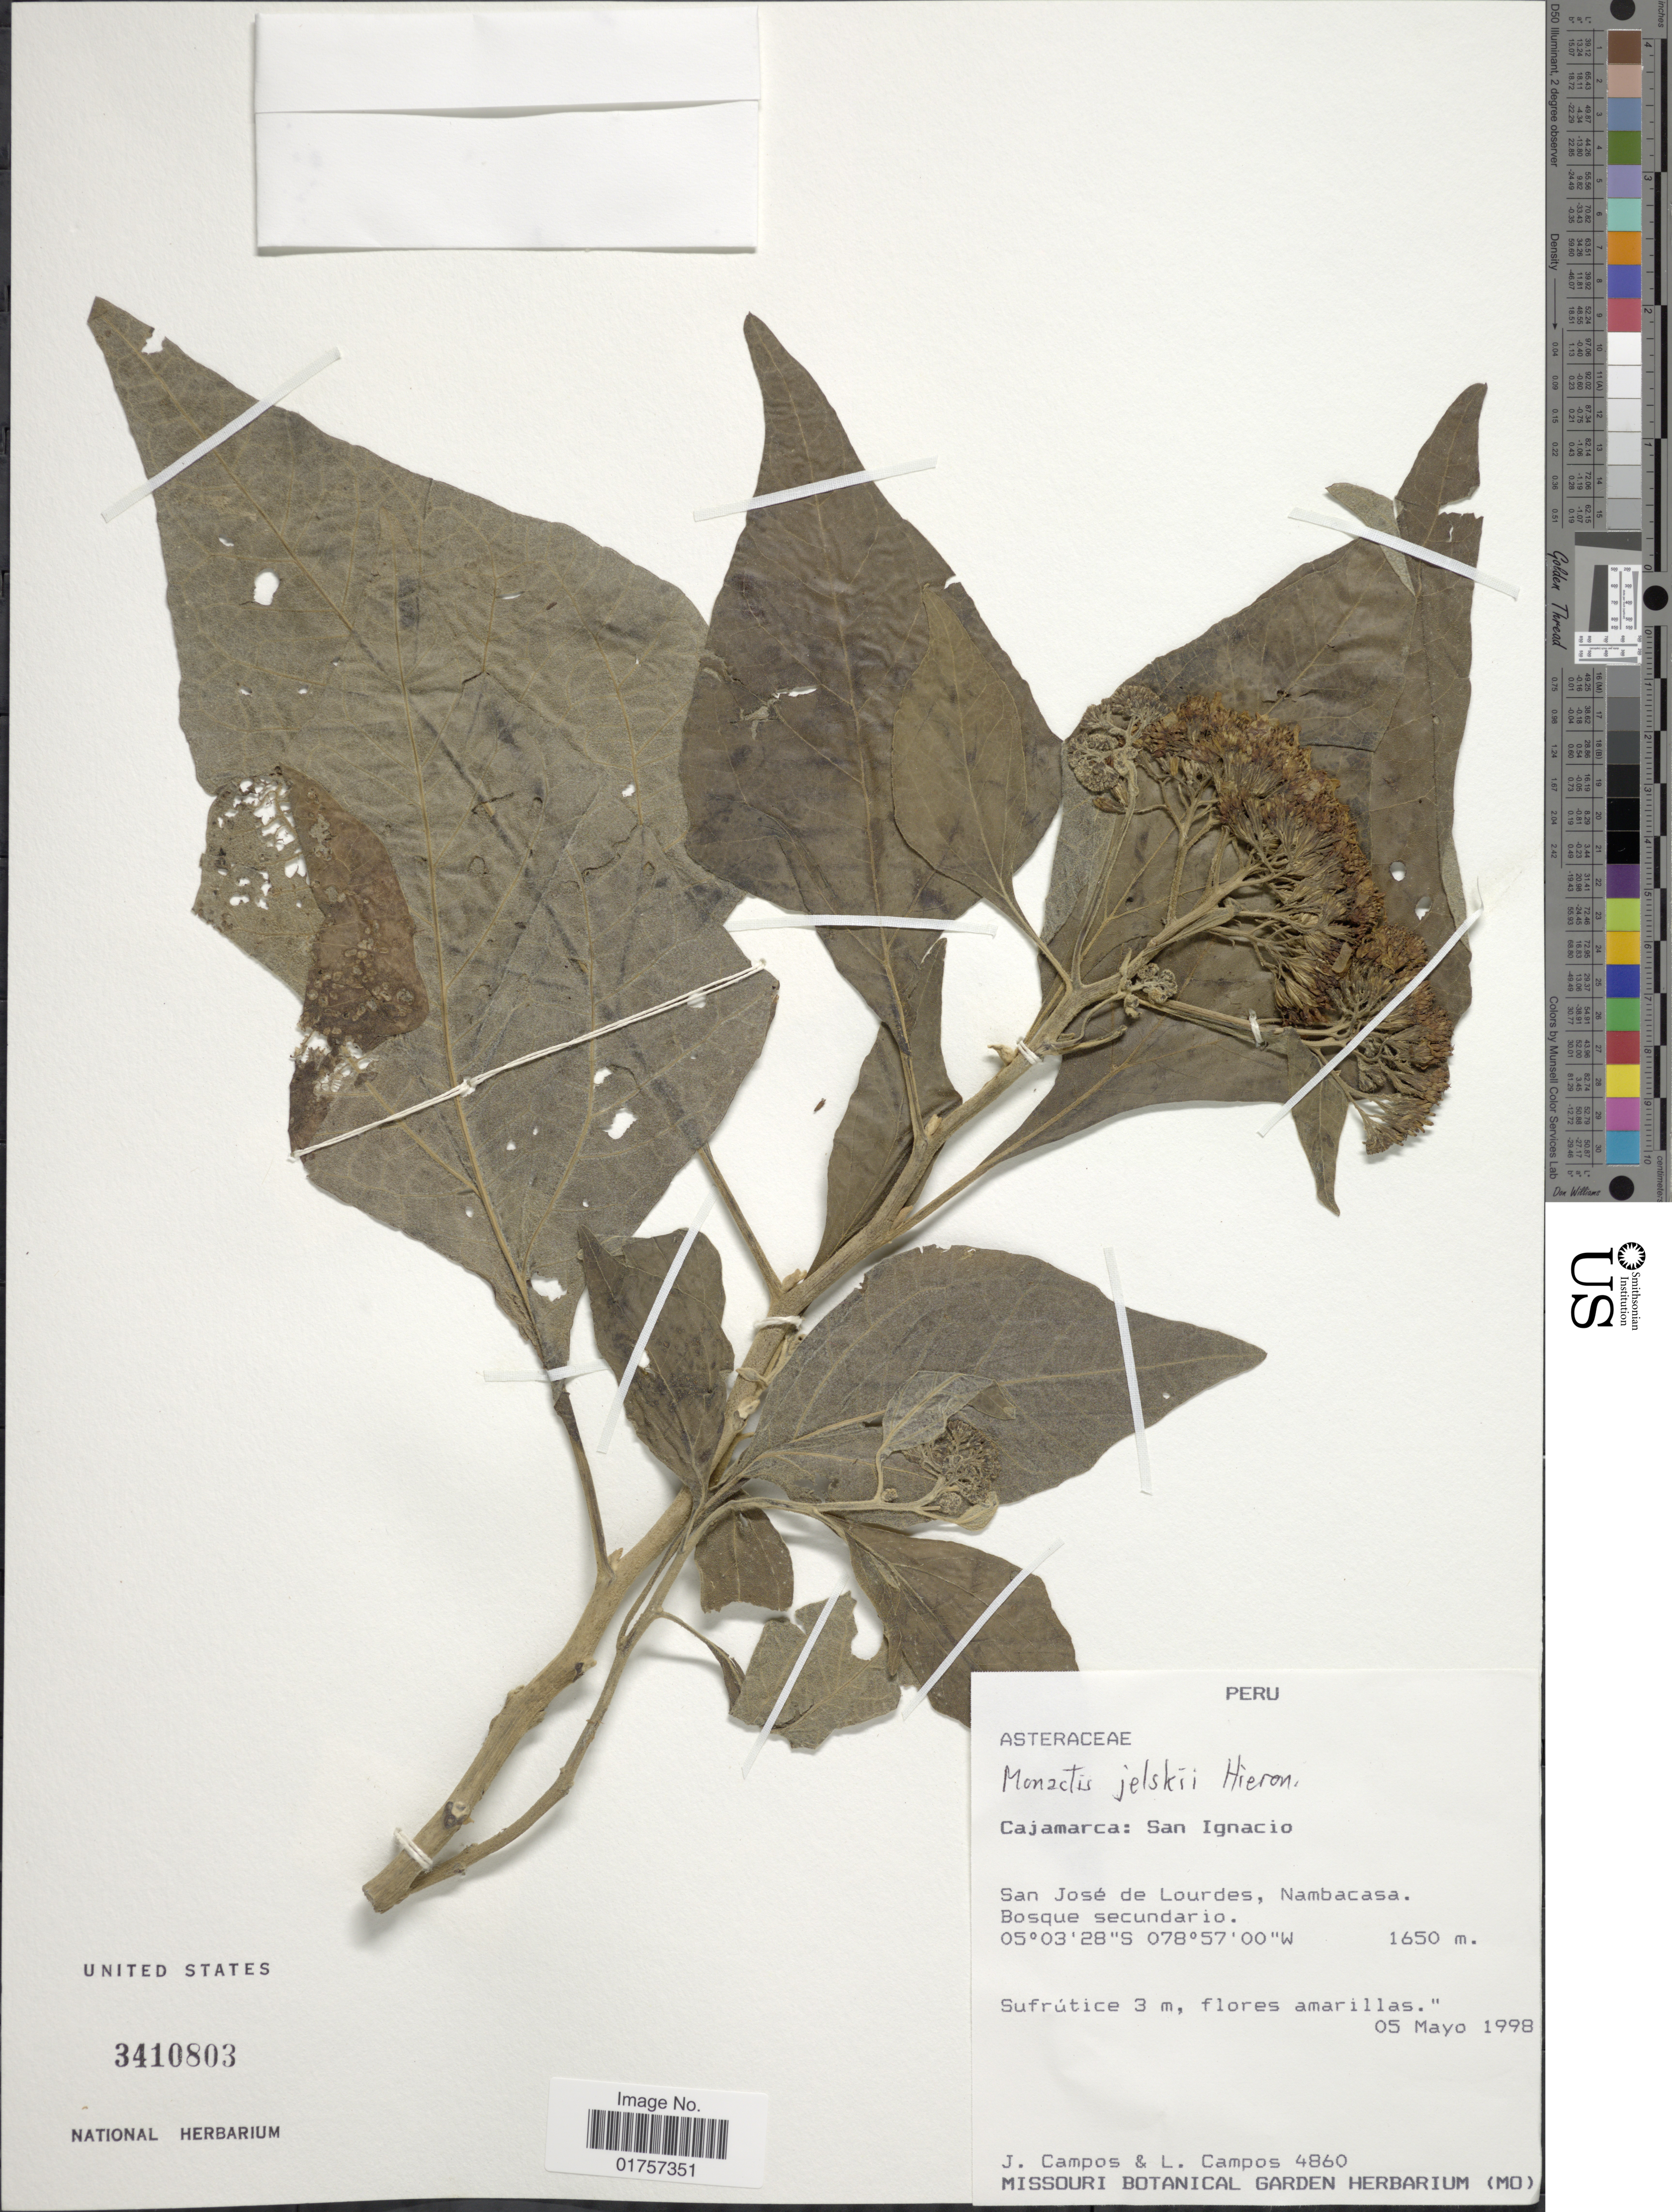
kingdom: Plantae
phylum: Tracheophyta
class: Magnoliopsida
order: Asterales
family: Asteraceae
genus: Monactis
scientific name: Monactis jelskii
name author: Hieron.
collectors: J. Campos & L. Campos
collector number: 4860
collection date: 1998-05-05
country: Peru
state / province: Cajamarca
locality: San Ignacio. San José de Lourdes, Nambacasa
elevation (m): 1650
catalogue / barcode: US 3410803